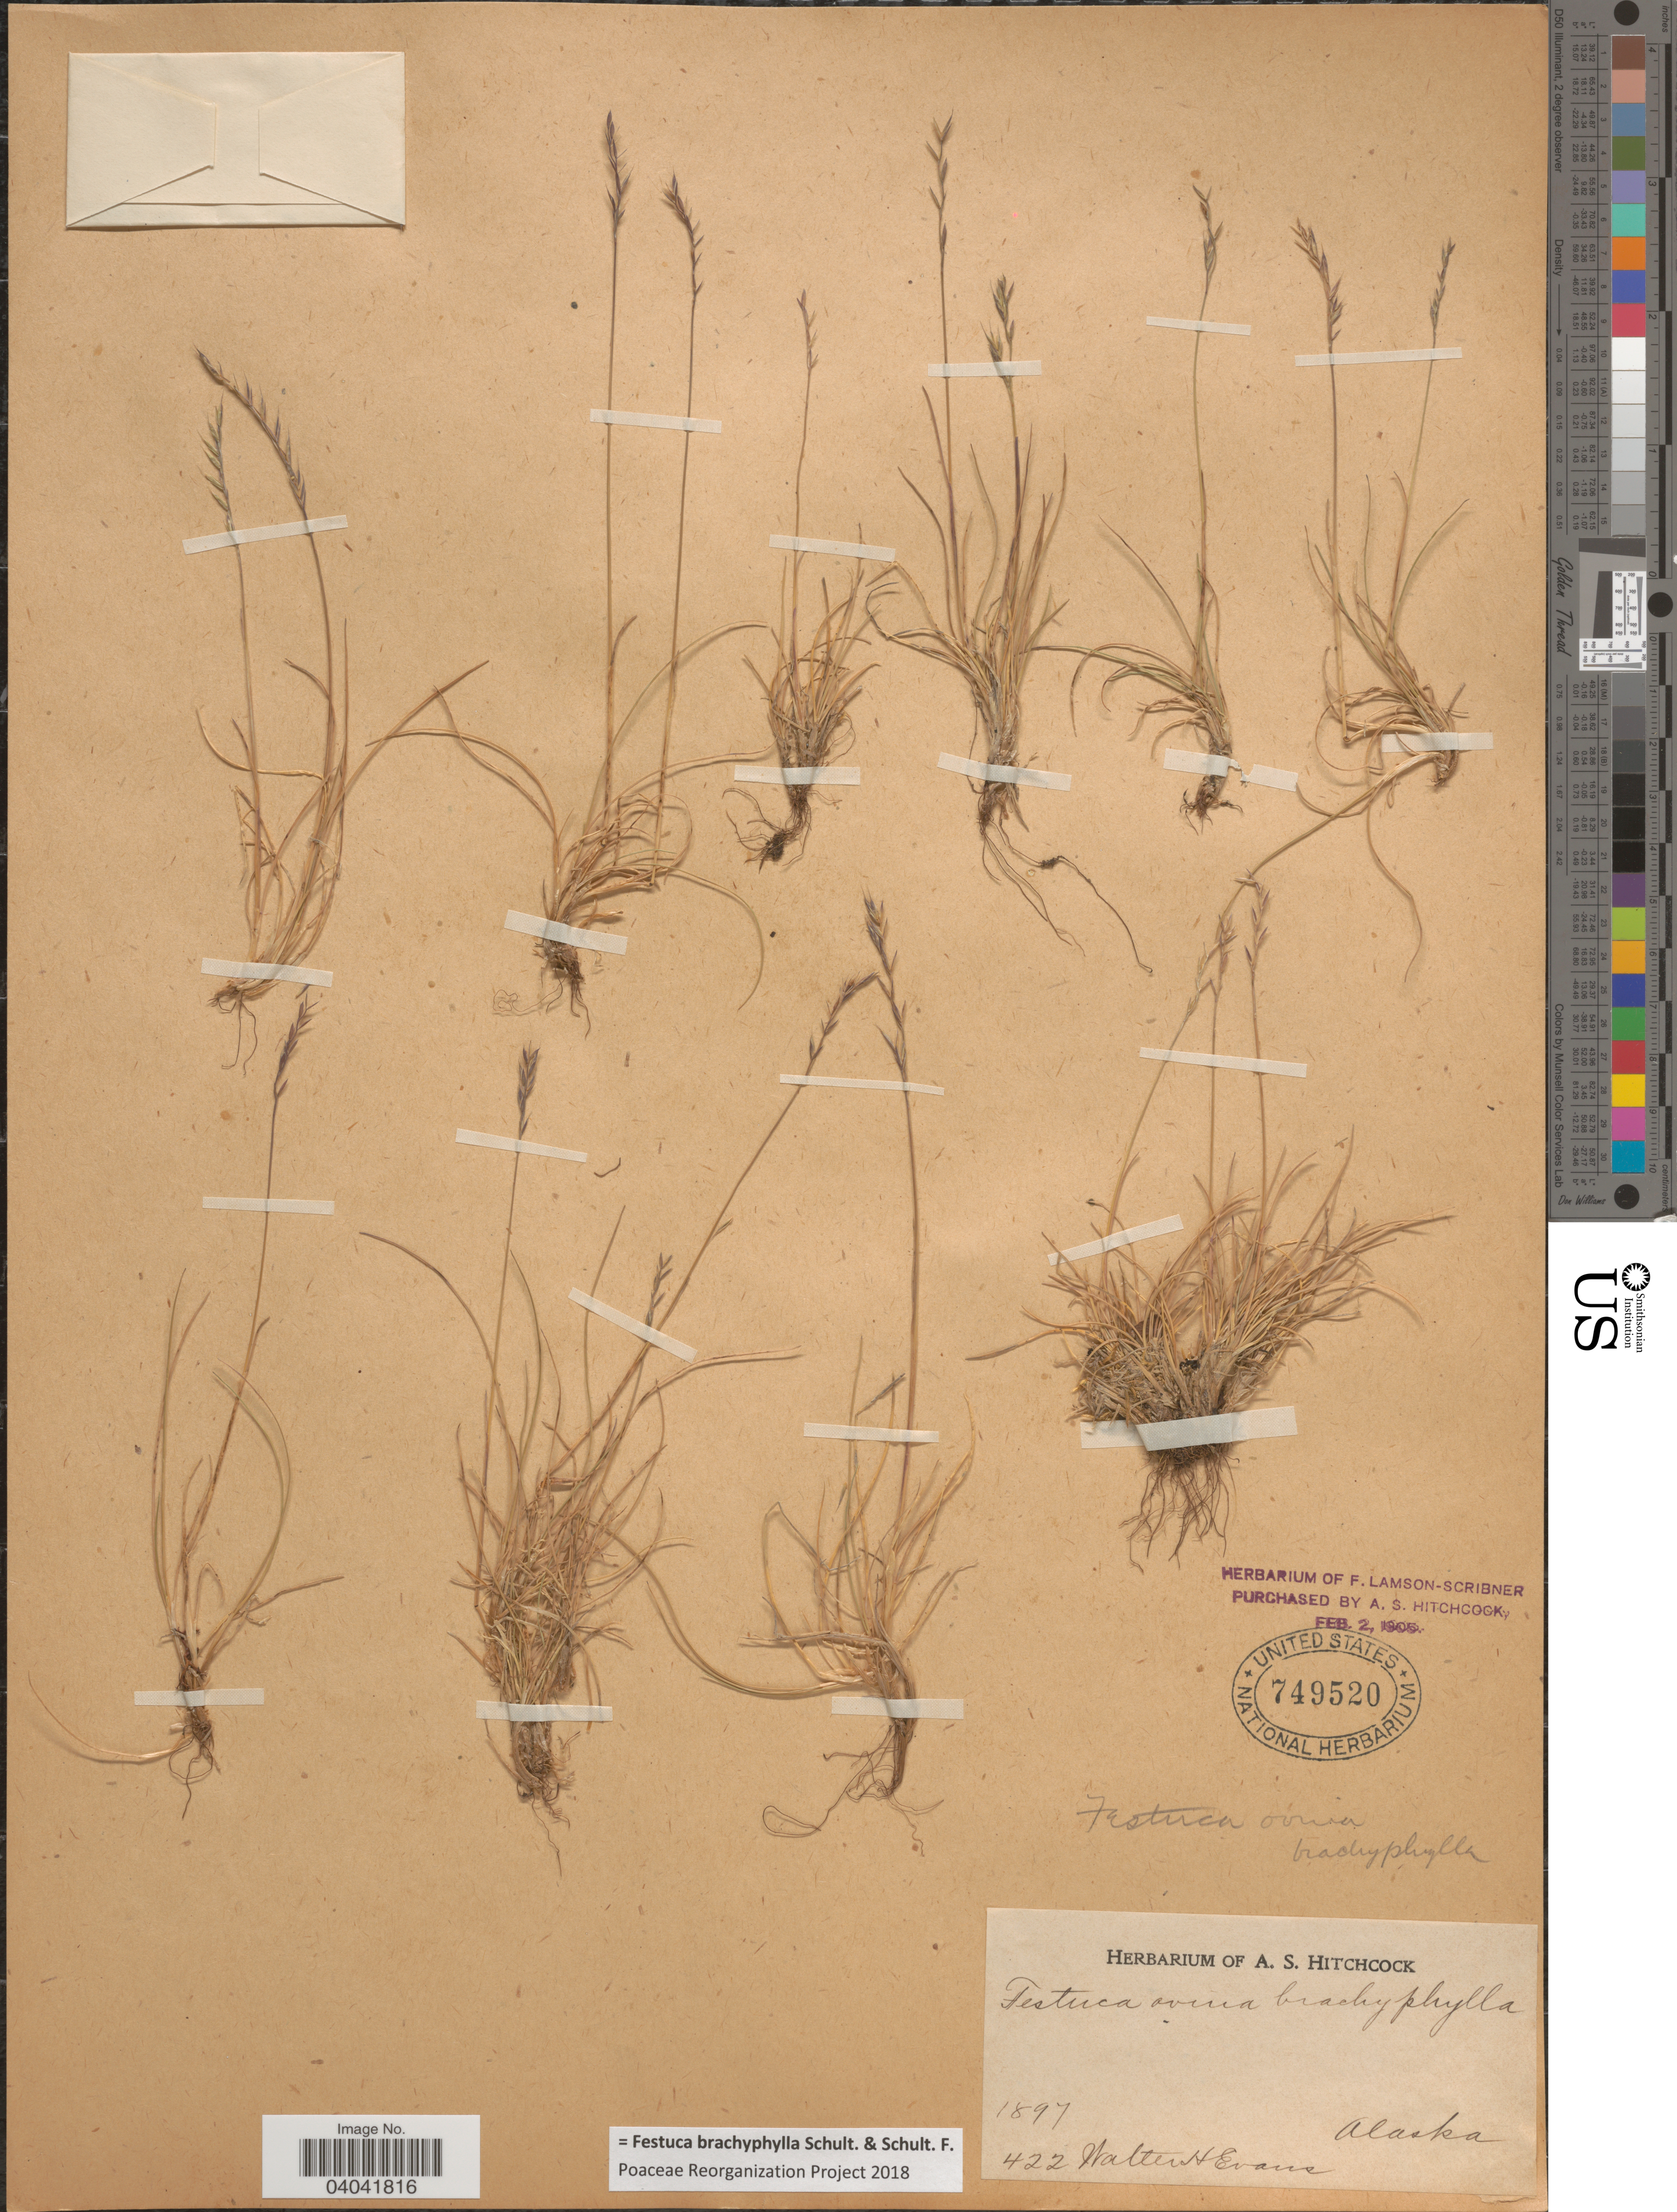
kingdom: Plantae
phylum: Tracheophyta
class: Liliopsida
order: Poales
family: Poaceae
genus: Festuca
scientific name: Festuca brachyphylla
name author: Schult. & Schult. f.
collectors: W. H. Evans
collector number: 422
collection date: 1897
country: United States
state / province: Alaska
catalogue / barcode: US 749520